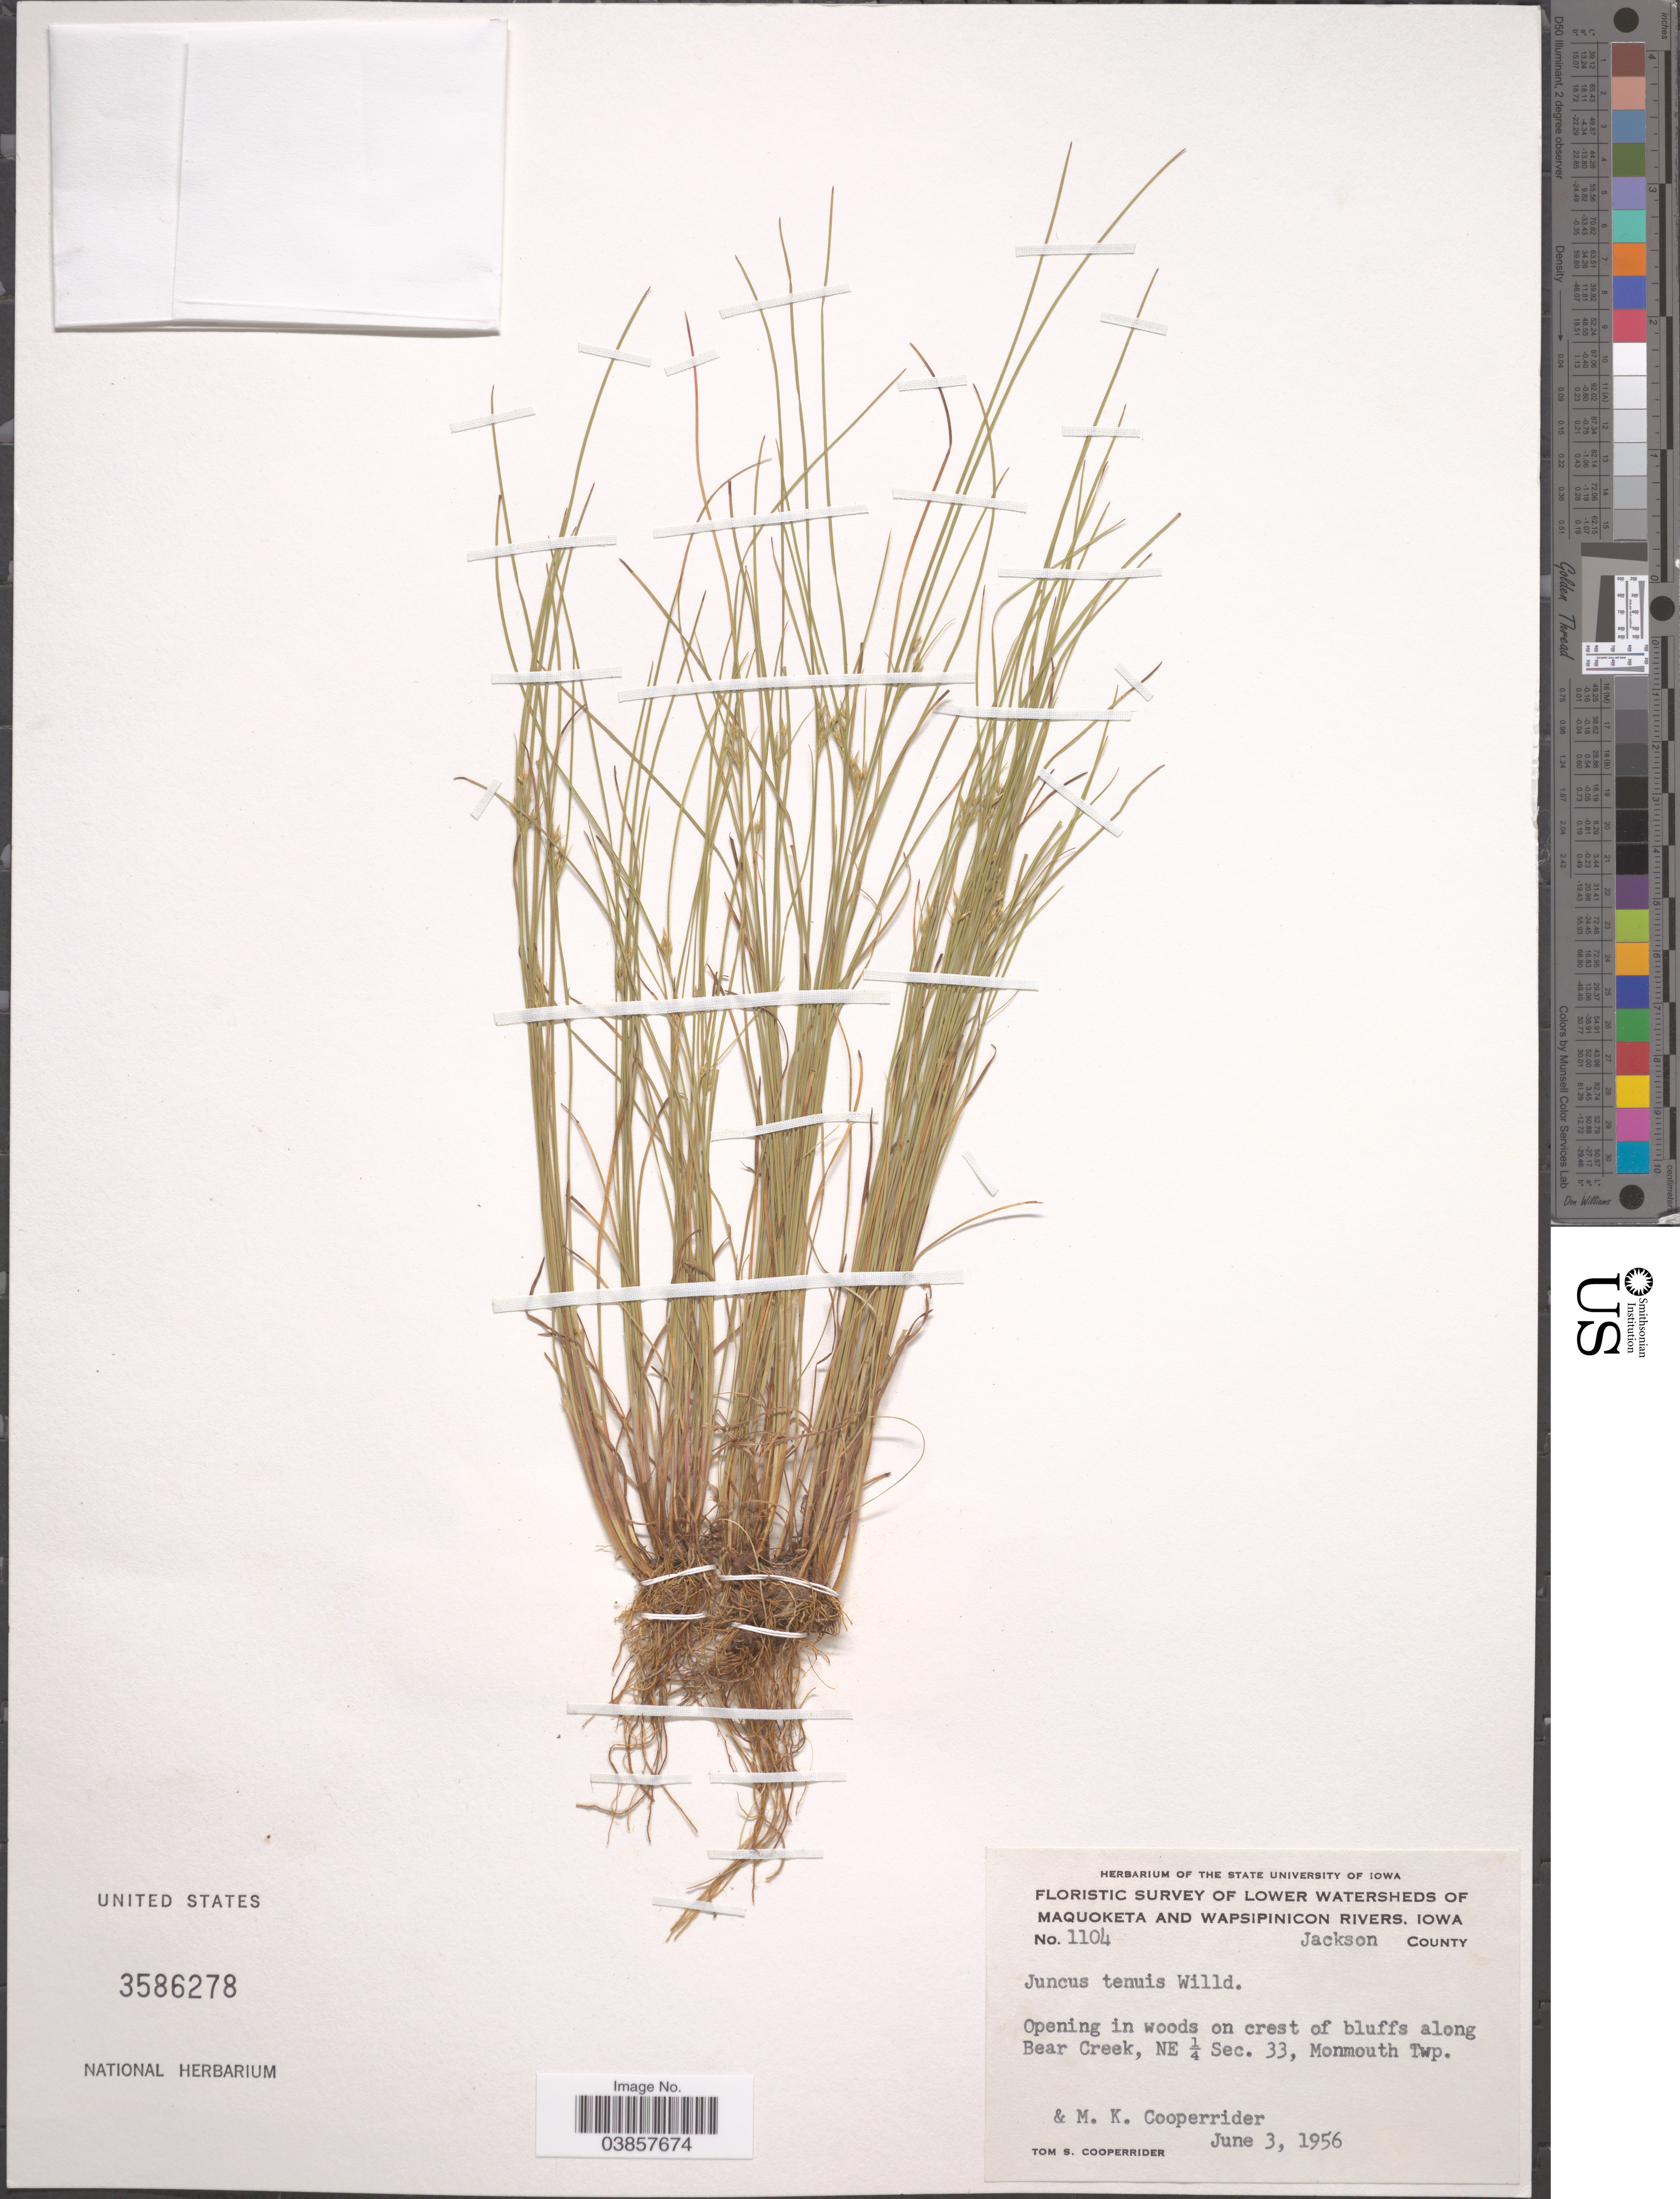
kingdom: Plantae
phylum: Tracheophyta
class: Liliopsida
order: Poales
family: Juncaceae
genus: Juncus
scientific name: Juncus tenuis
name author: Willd.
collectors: T. S. Cooperrider & M. Cooperrider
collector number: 1104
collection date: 1956-06-03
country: United States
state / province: Iowa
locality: Floristic Survey of Lower Watersheds of Maquoketa and Wapsipinicon Rivers. Jackson County. Opening in woods on crest of bluffs along Bear Creek, NE ¼ Sec. 33, Monmouth Twp.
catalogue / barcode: US 3586278